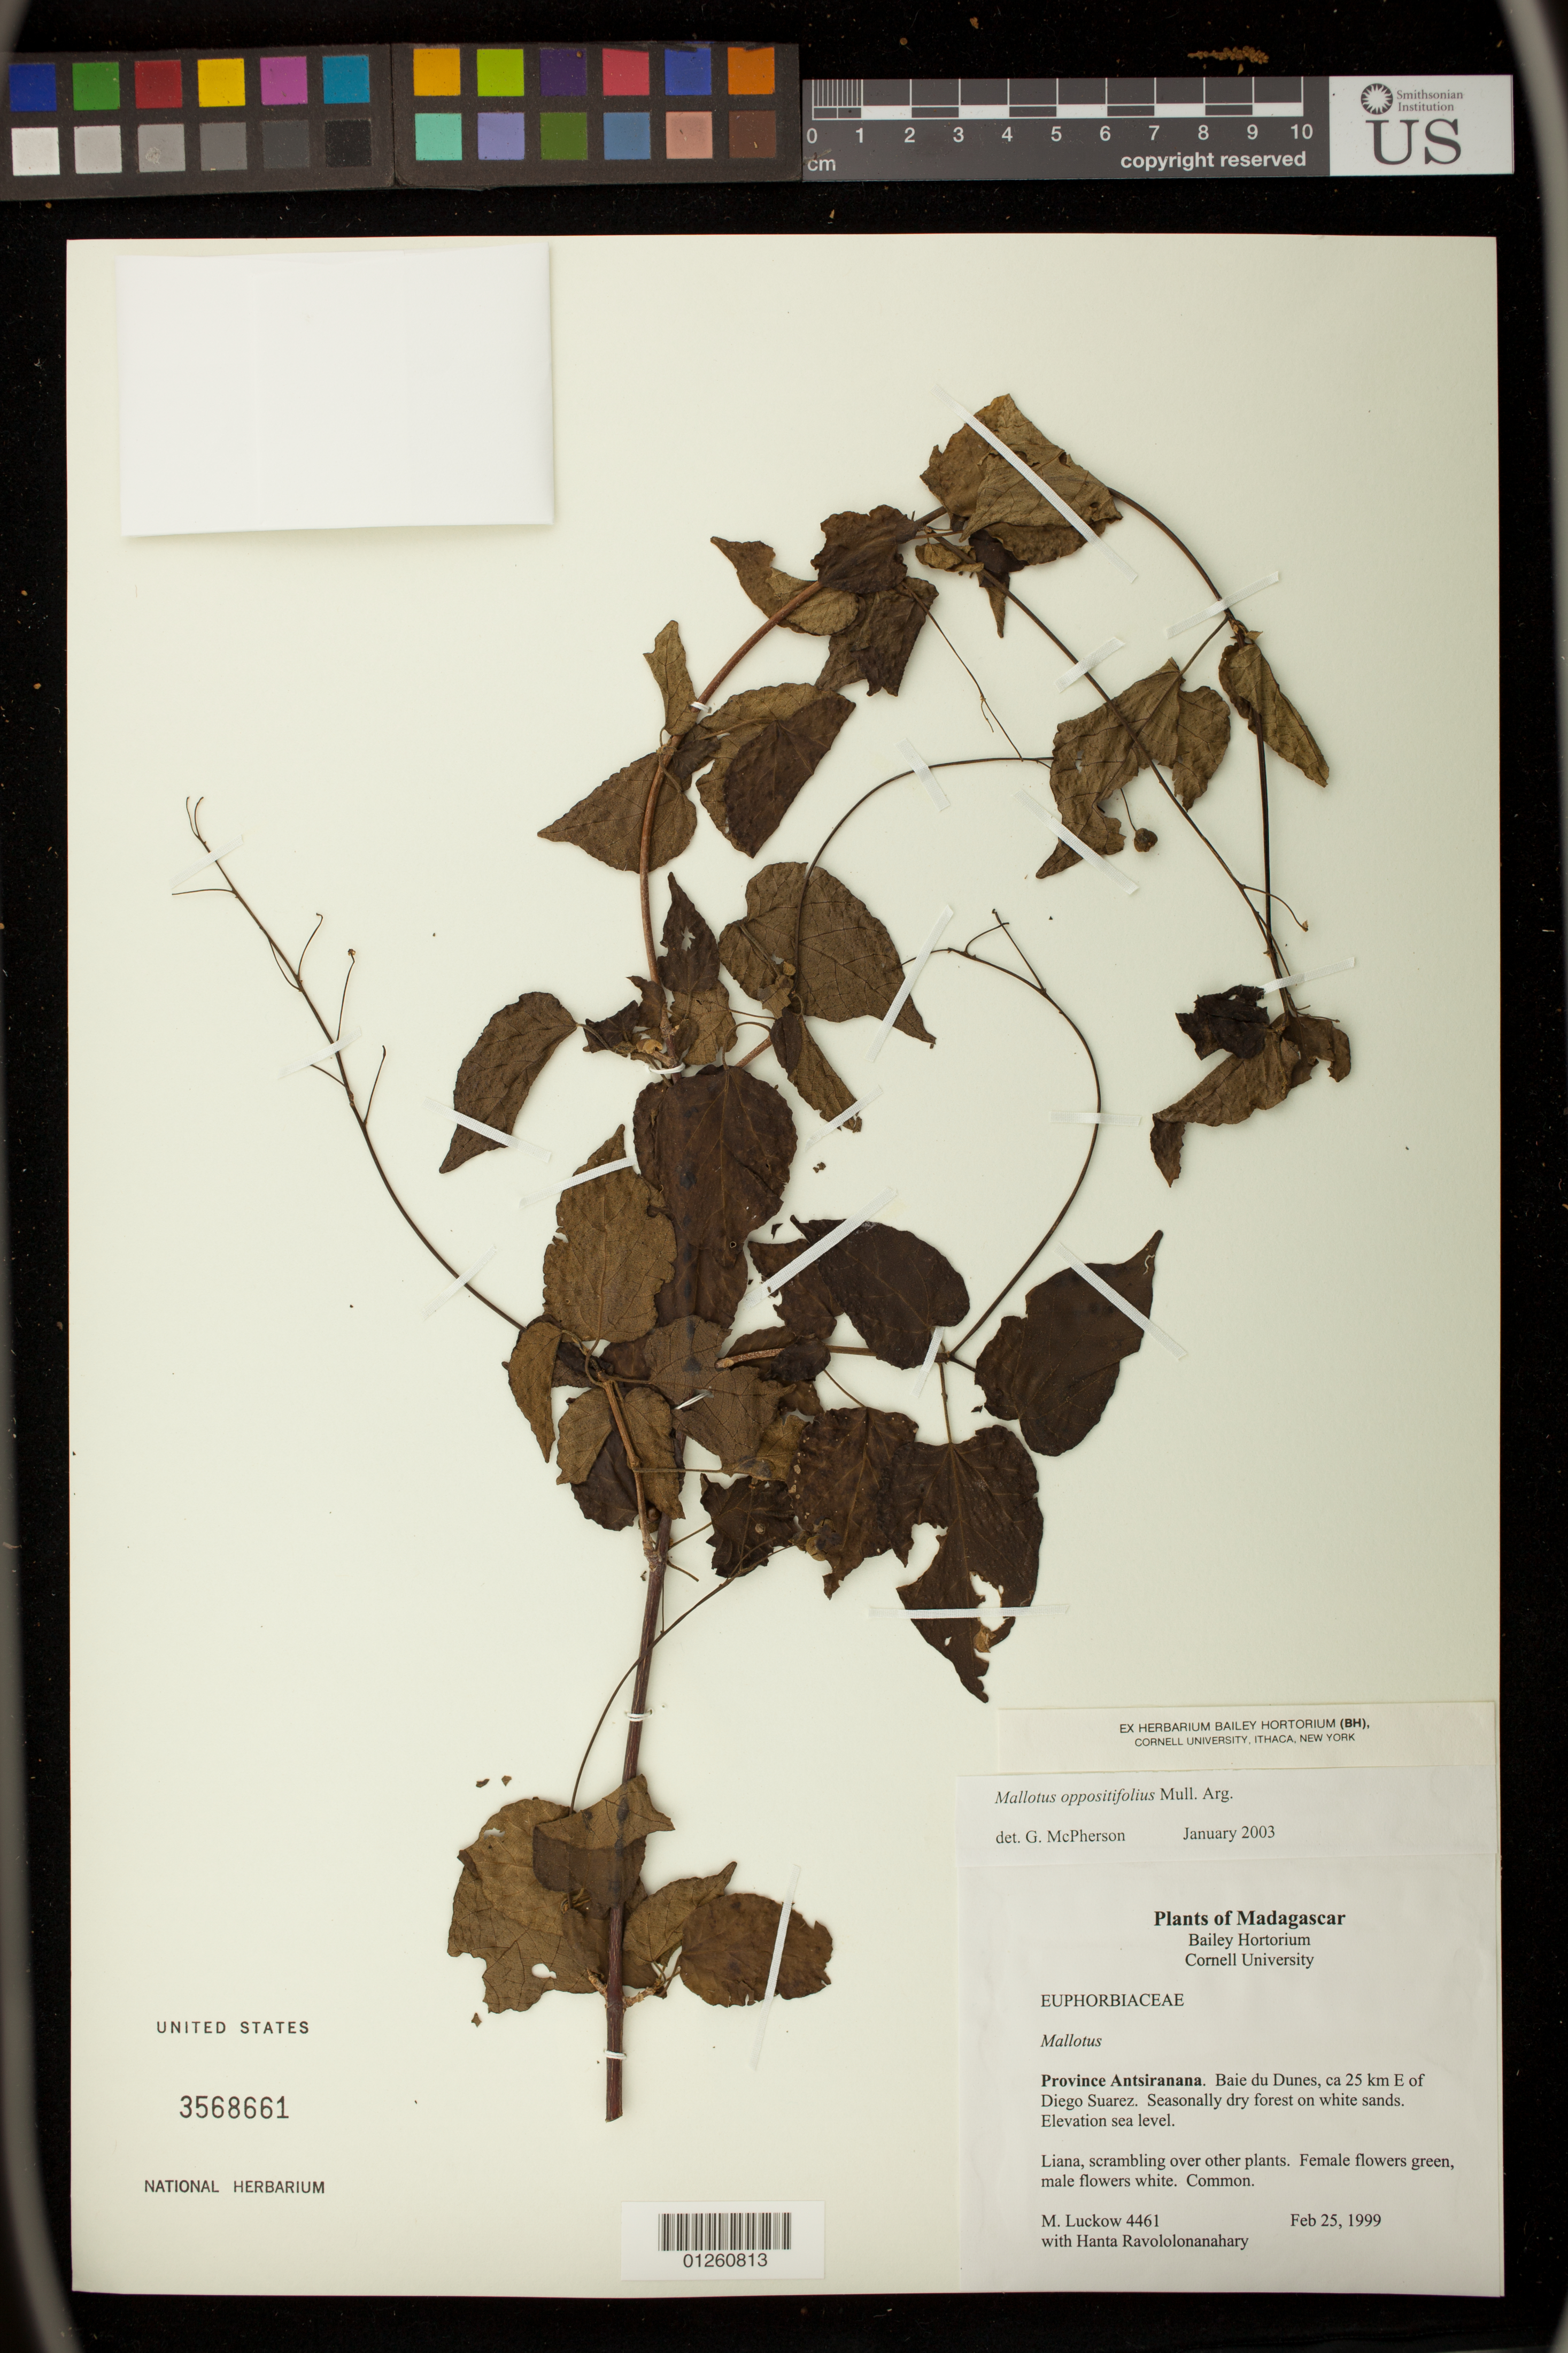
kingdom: Plantae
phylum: Tracheophyta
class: Magnoliopsida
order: Malpighiales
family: Euphorbiaceae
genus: Mallotus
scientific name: Mallotus oppositifolius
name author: (Geiseler) Müll. Arg.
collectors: M. A. Luckow & H. Ravololonanahary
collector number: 4461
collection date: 1999-02-25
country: Madagascar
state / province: Diana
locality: Province Antsiranana. Baie du Dunes, ca 25 km E of Diego Suarez.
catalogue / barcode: US 3568661